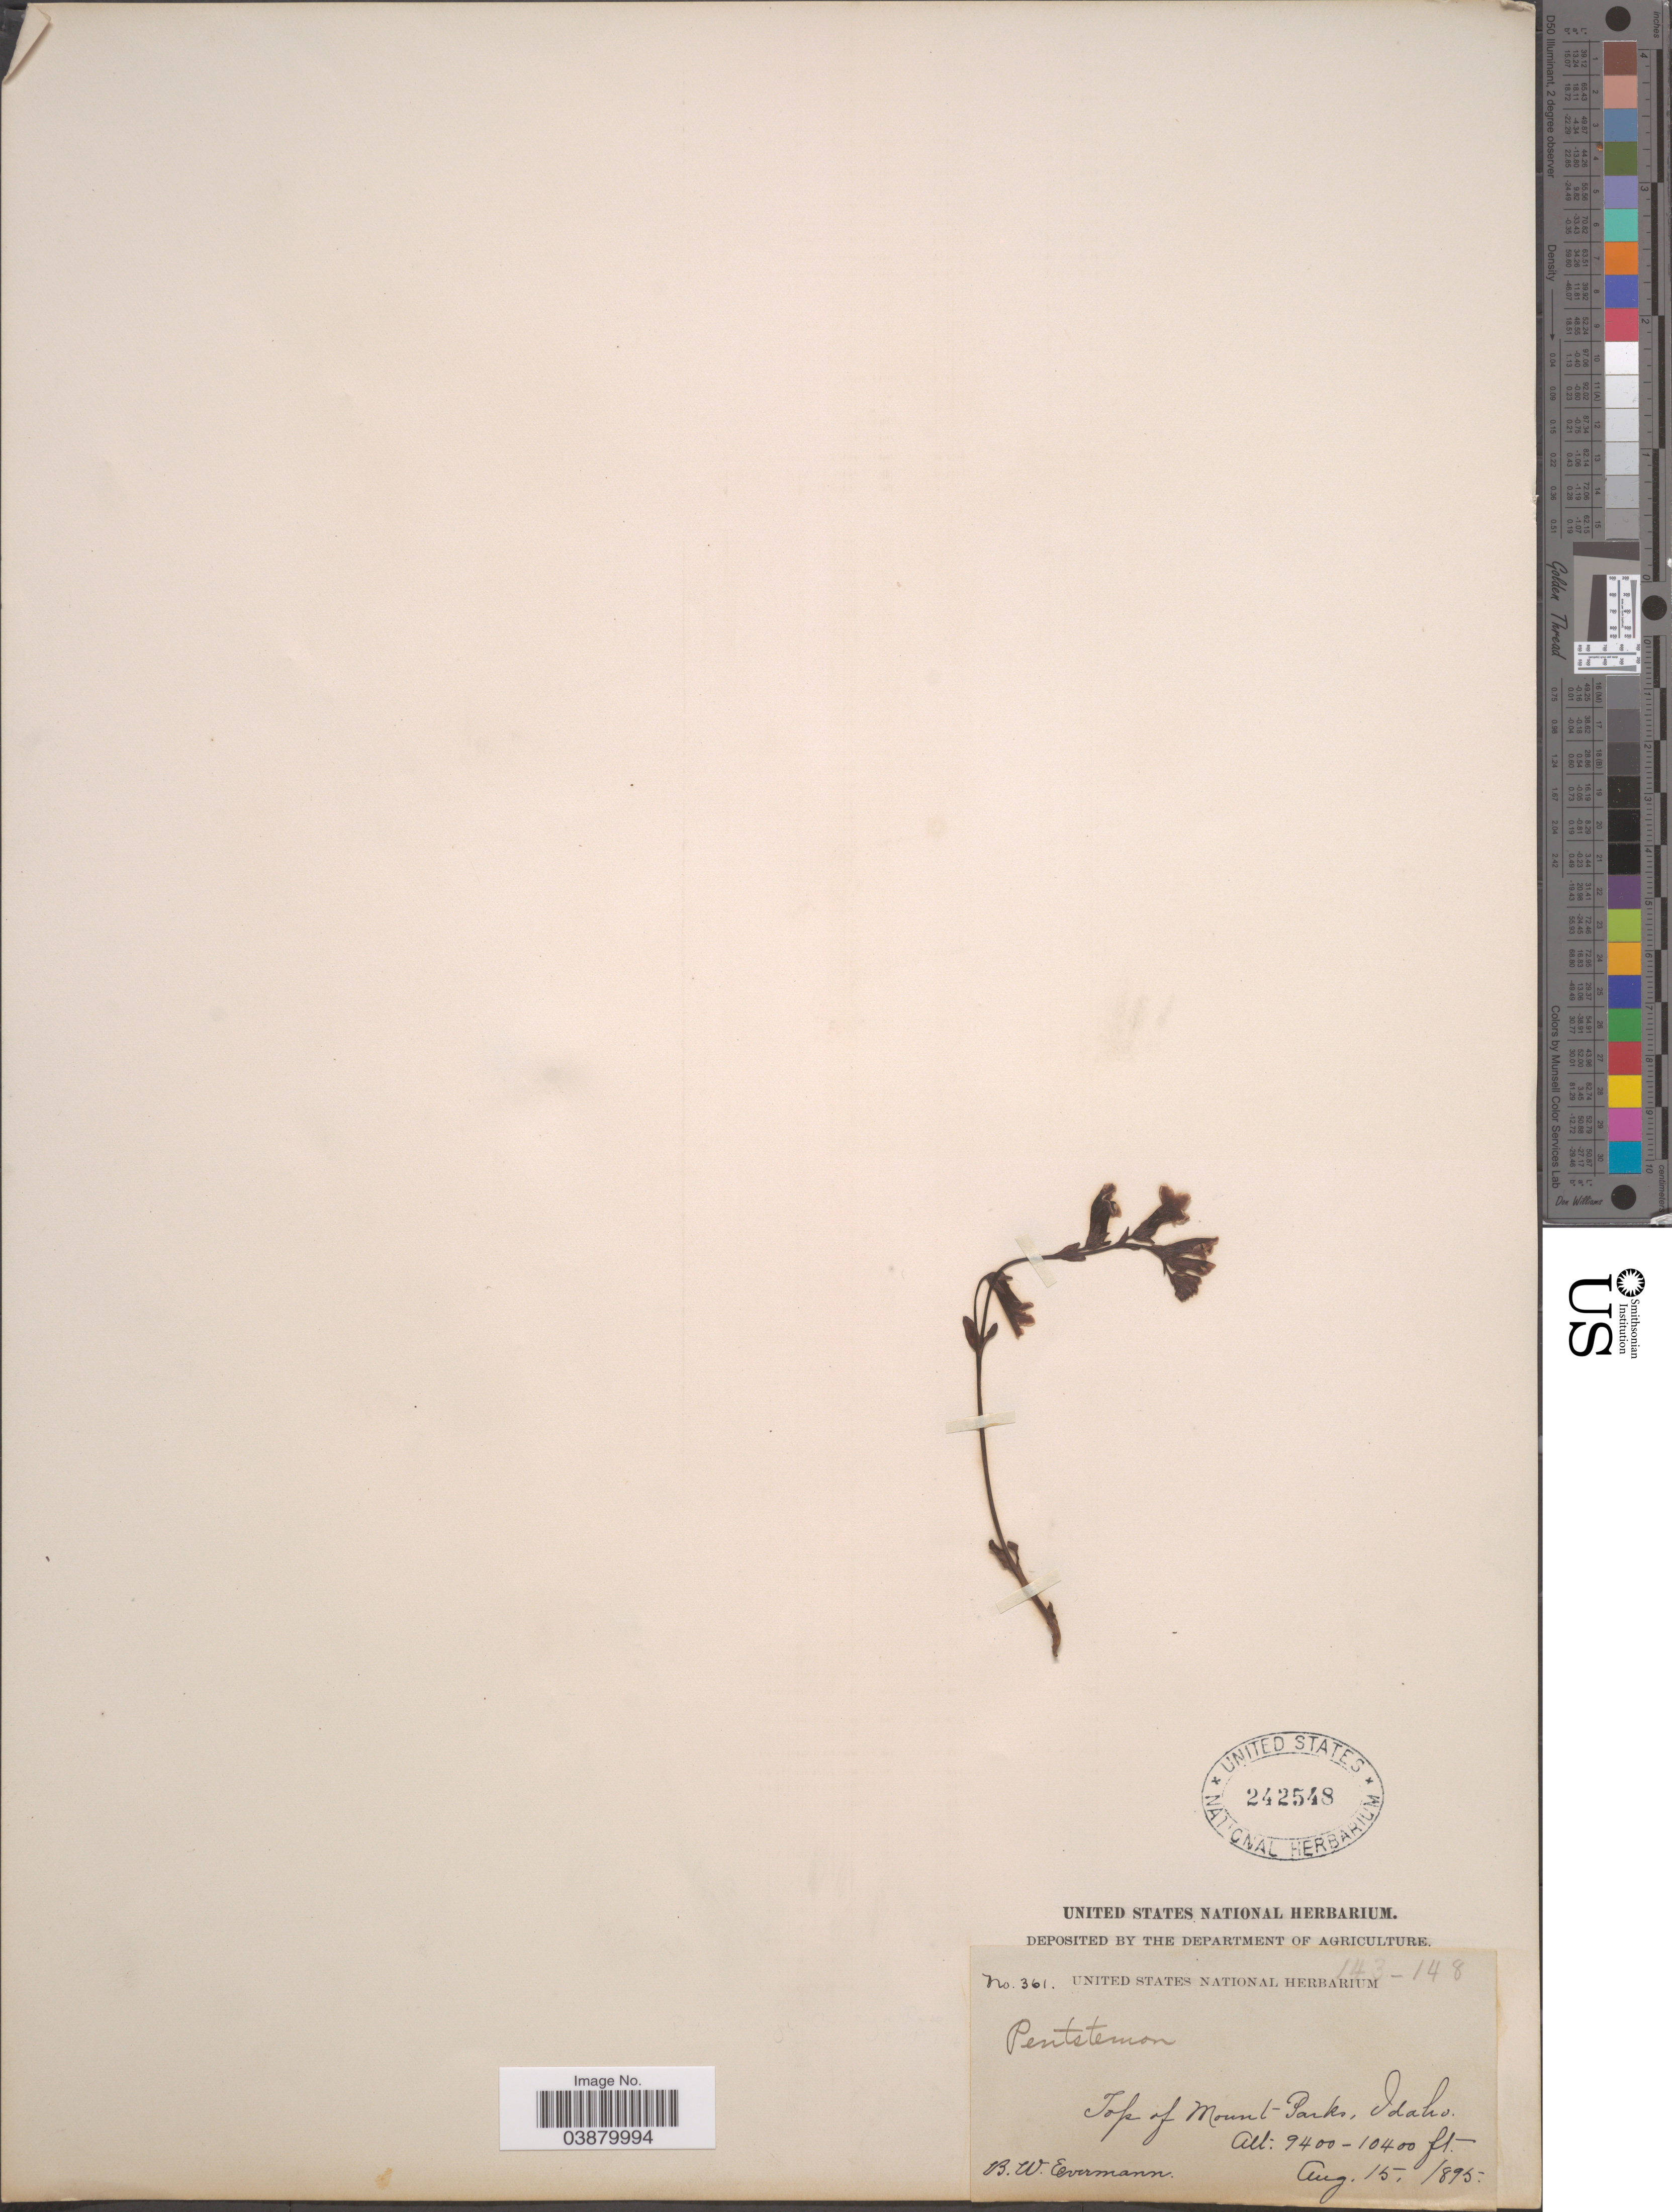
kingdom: Plantae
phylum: Tracheophyta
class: Magnoliopsida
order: Lamiales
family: Plantaginaceae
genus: Chionophila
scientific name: Chionophila tweedyi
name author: (Canby & Rose) Hend.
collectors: B. W. Evermann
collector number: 361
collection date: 1895-08-15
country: United States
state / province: Idaho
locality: Top of Mount -Parks.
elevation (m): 2865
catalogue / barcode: US 242548